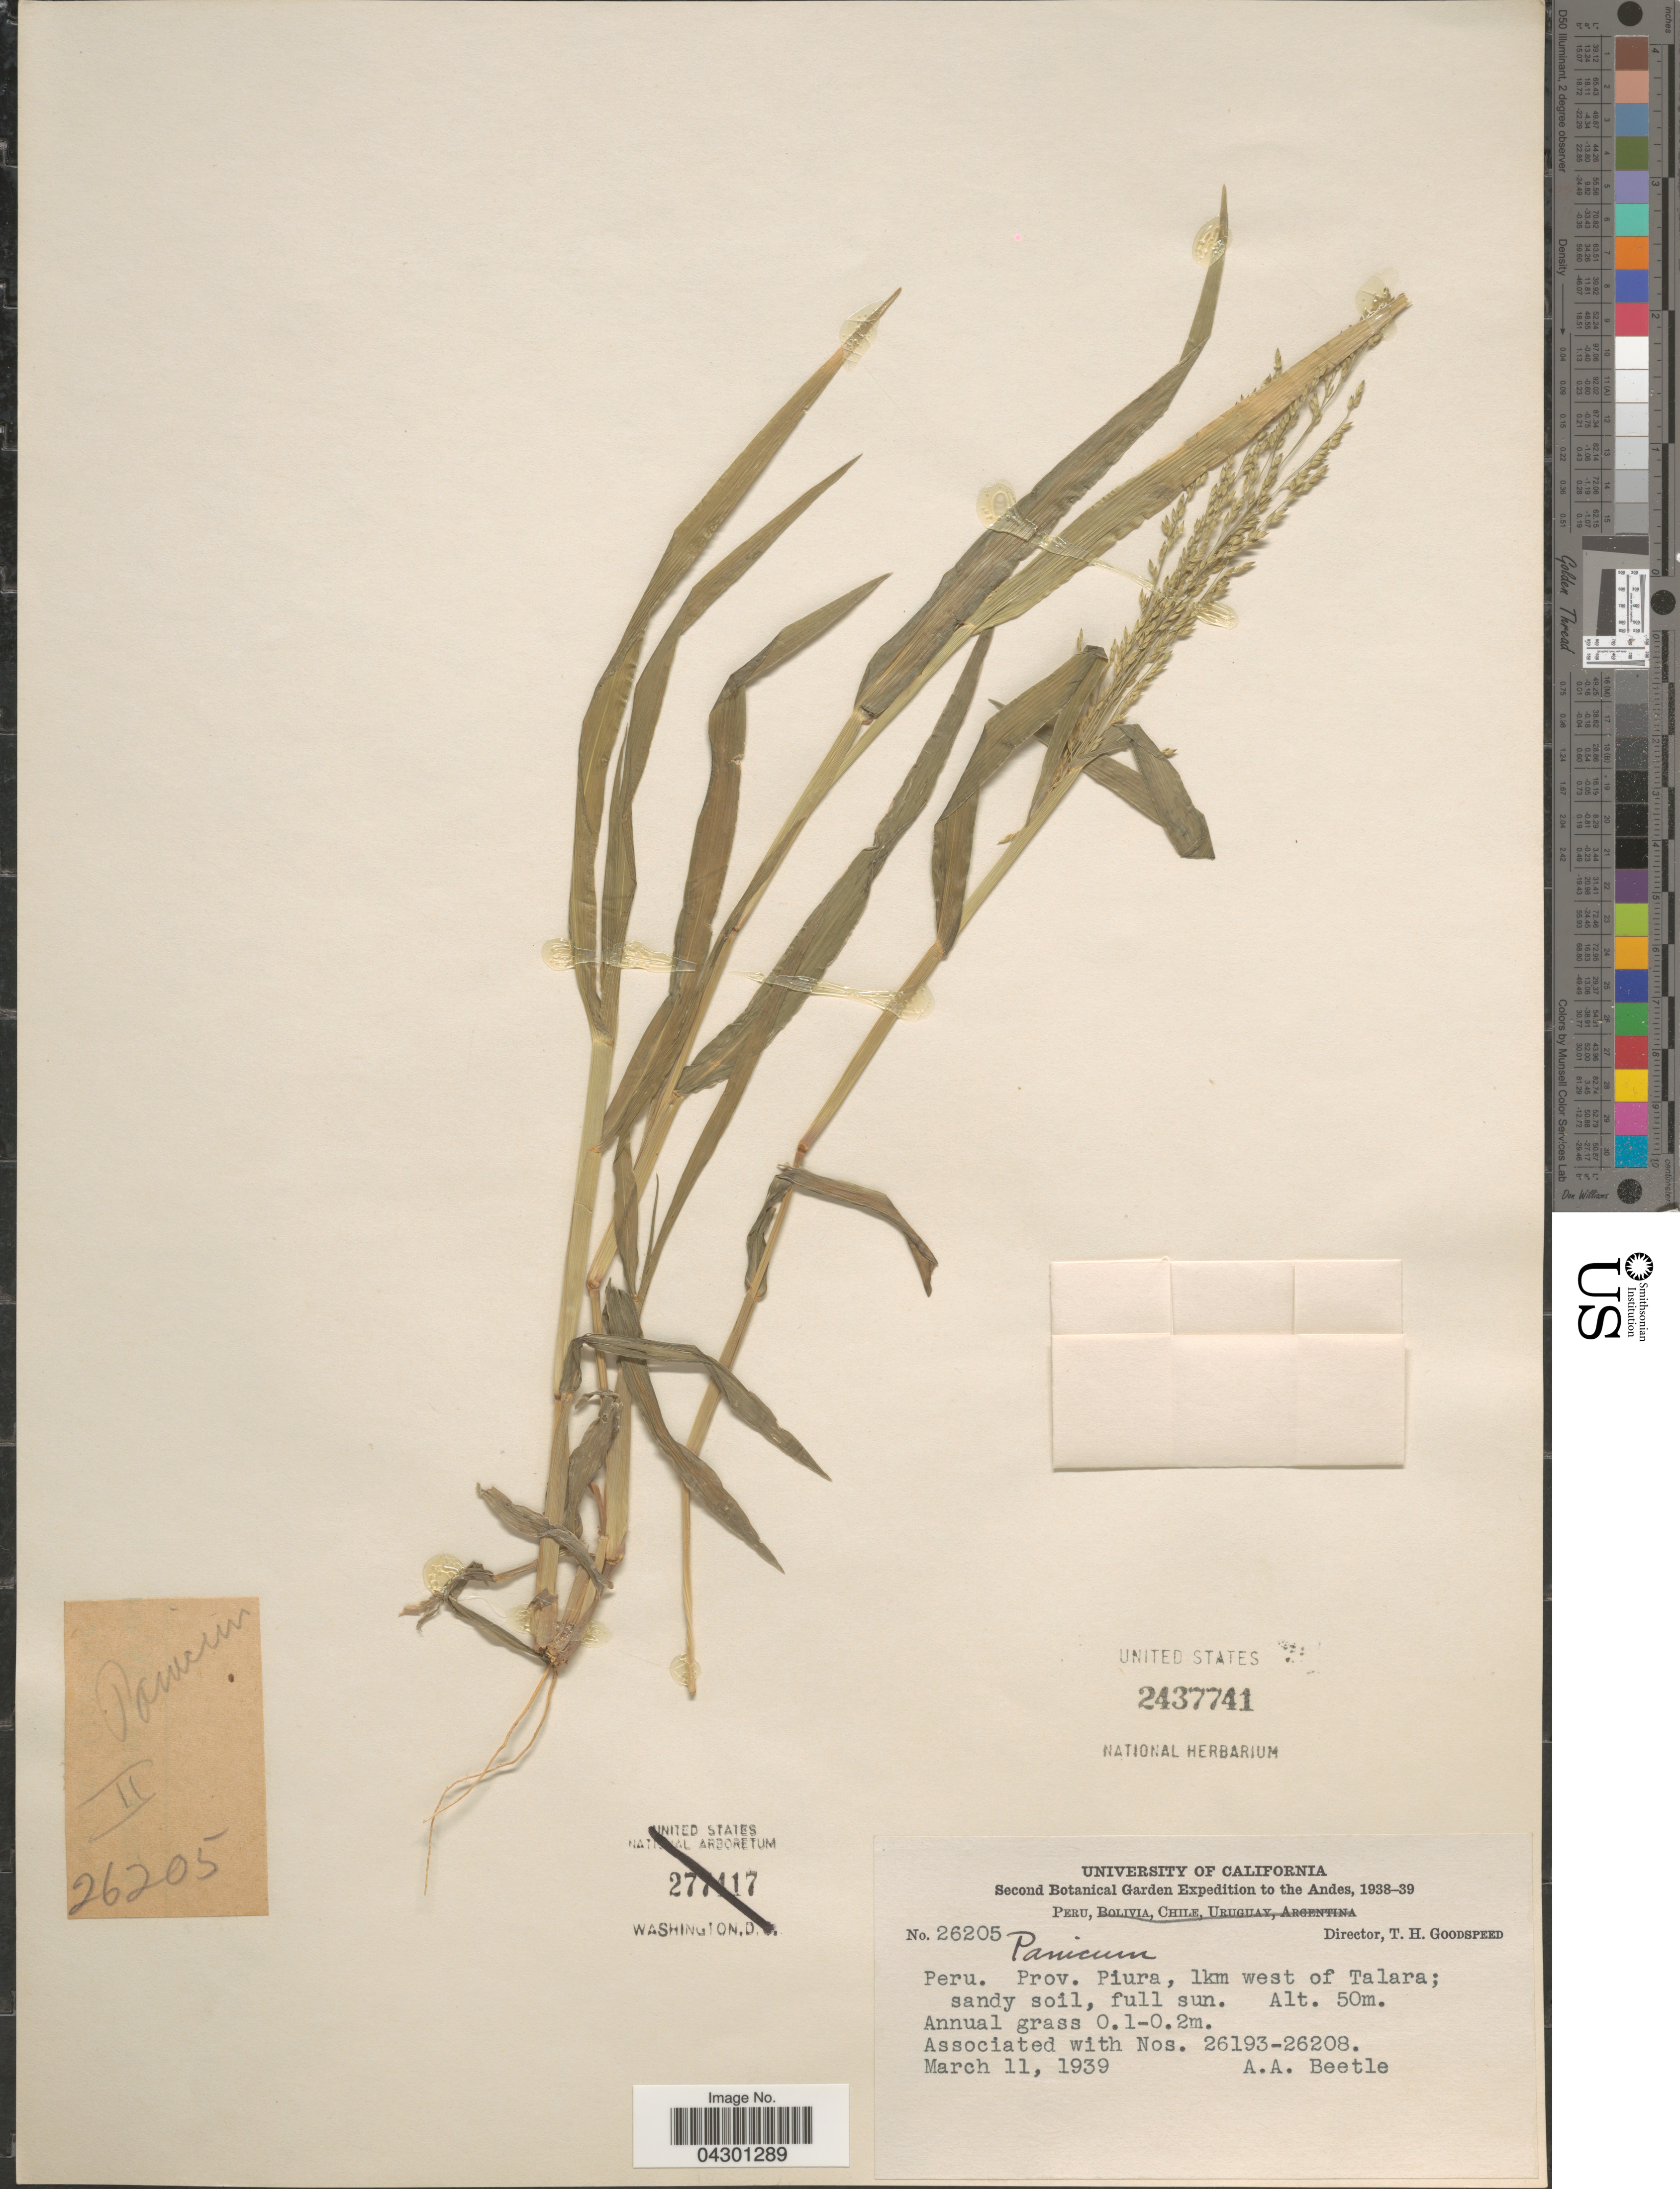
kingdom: Plantae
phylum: Tracheophyta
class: Liliopsida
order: Poales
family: Poaceae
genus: Panicum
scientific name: Panicum sp.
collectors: A. A. Beetle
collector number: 26205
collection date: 1939-03-11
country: Peru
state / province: Piura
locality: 1km west of Talara.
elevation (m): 50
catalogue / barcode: US 2437741